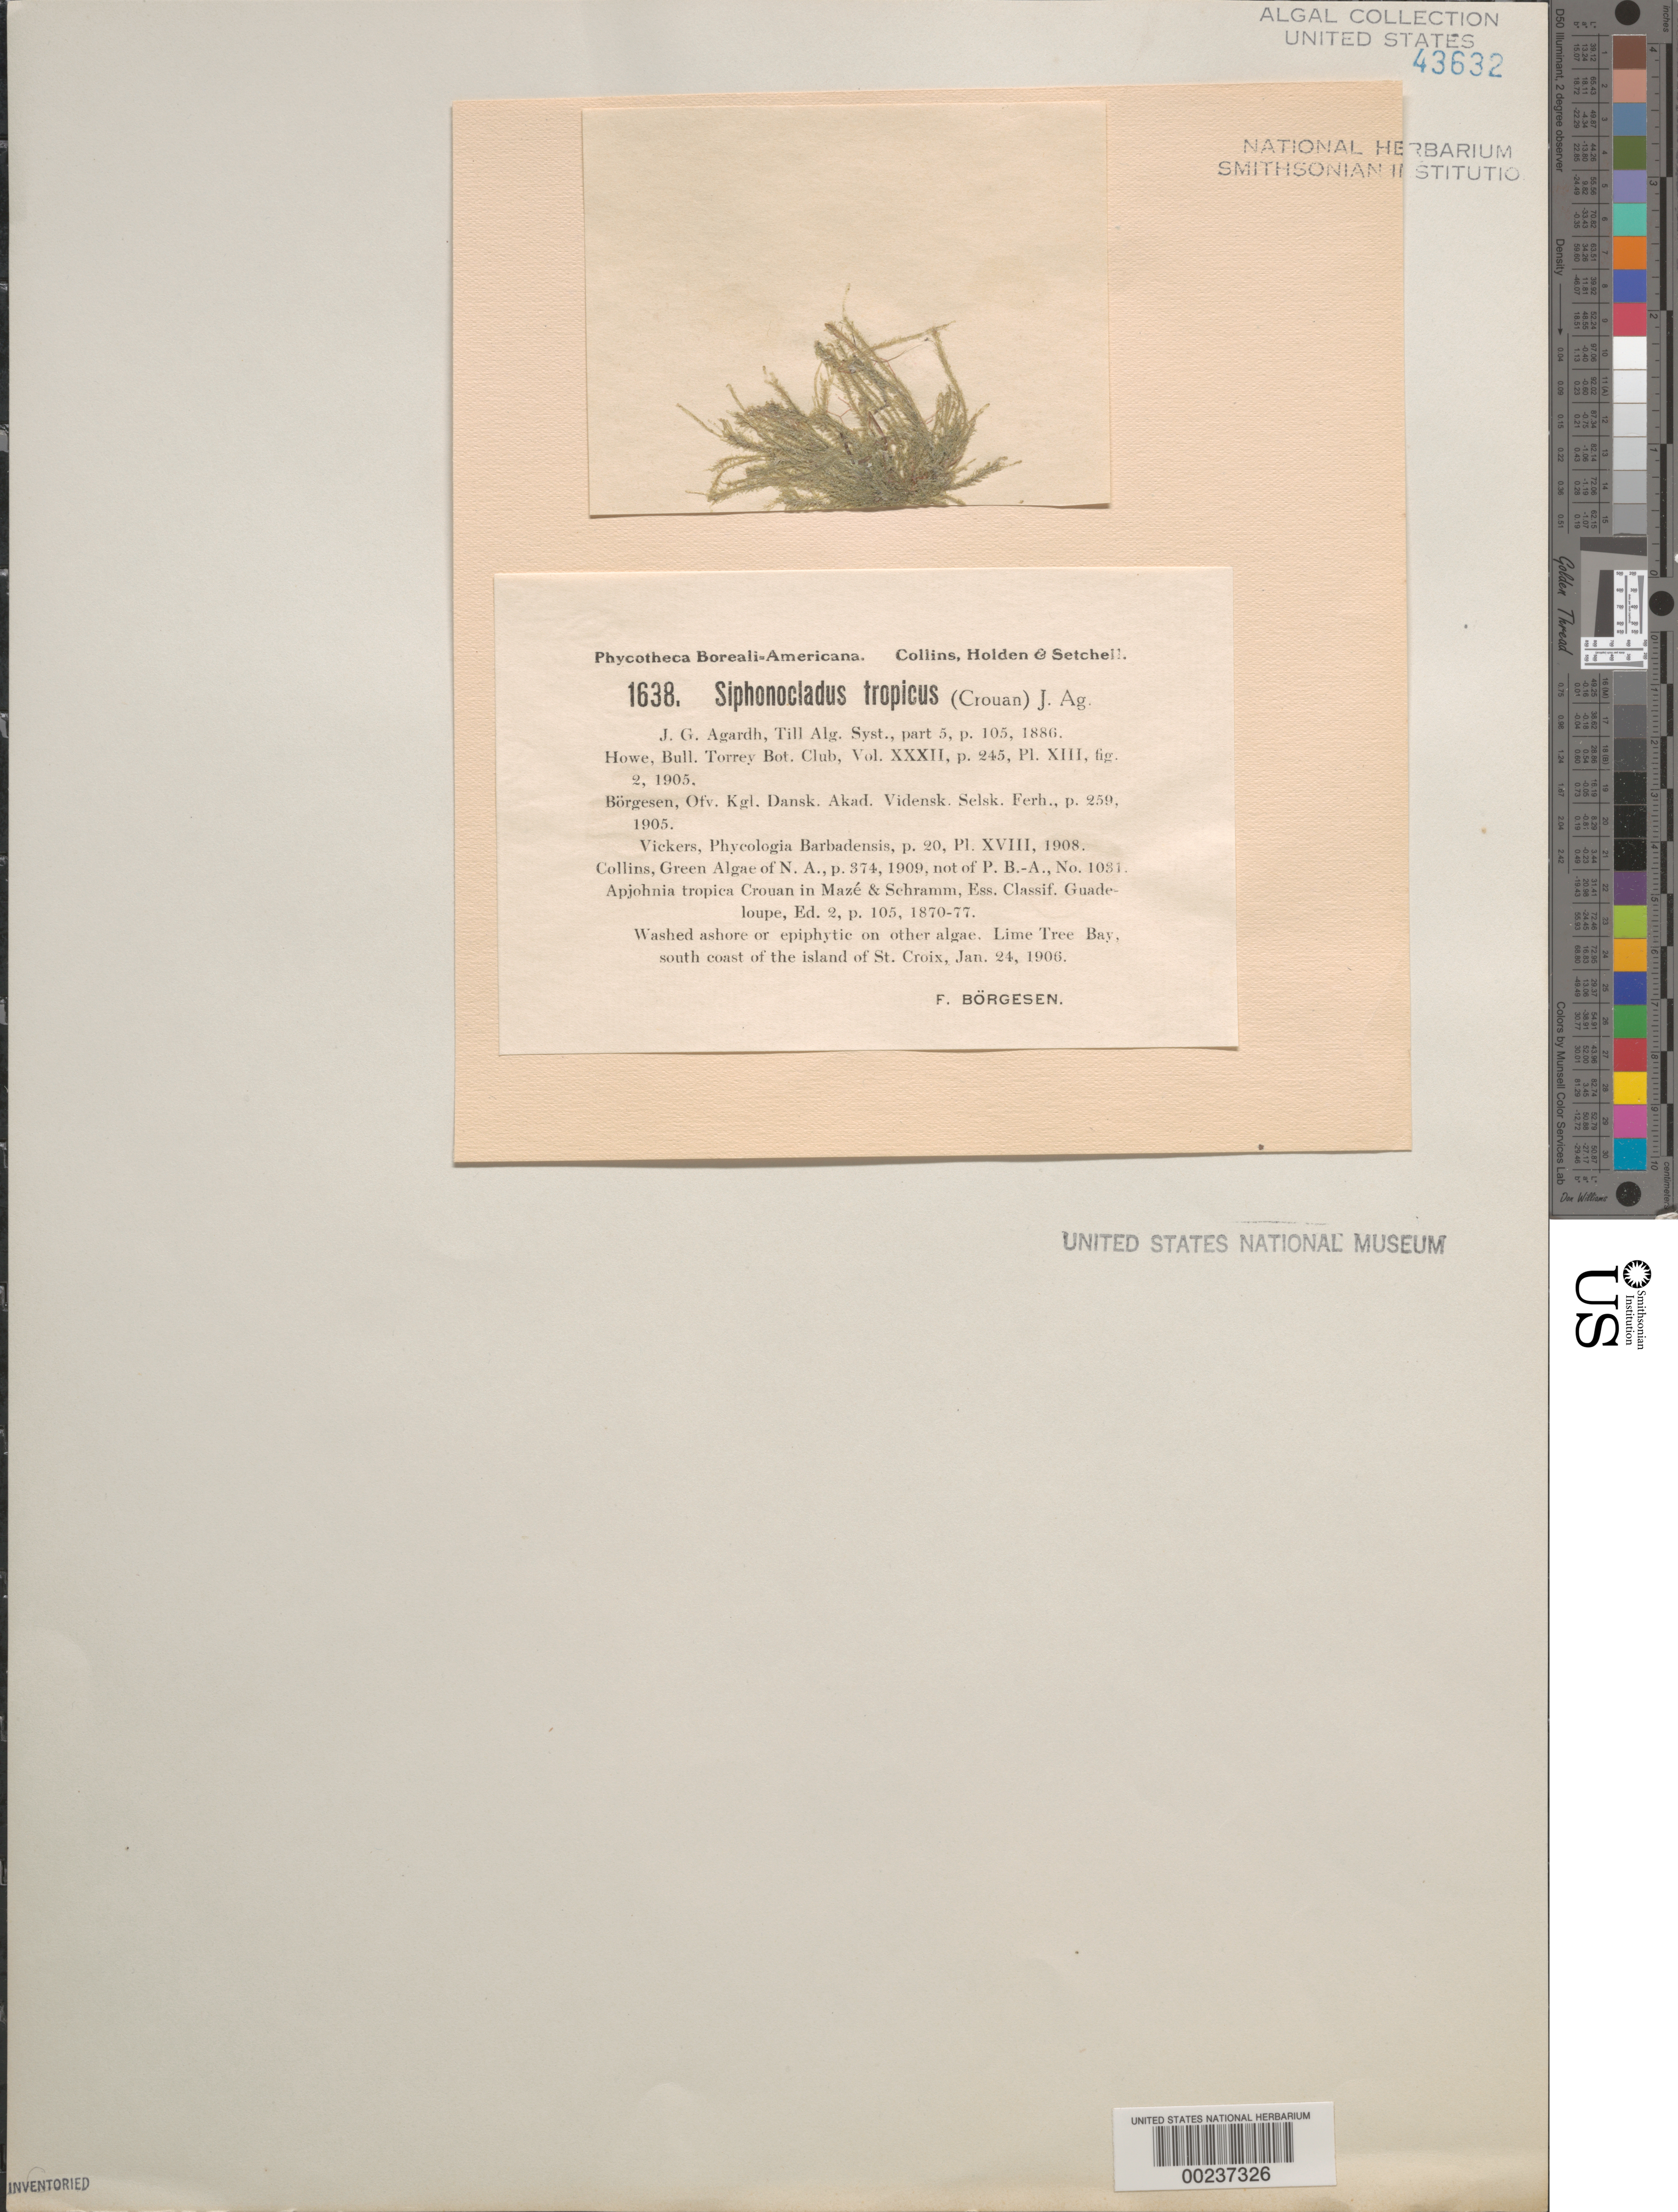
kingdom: Plantae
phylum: Chlorophyta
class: Ulvophyceae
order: Siphonocladales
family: Siphonocladaceae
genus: Siphonocladus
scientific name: Siphonocladus tropicus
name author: (P. Crouan & H. Crouan) J. Agardh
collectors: F. Børgesen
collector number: PB-A 1638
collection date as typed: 24 Jan 1906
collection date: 1906-01-24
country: U.S. Virgin Islands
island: St. Croix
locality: Limetree Bay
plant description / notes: Collins, Holden & Setchell, Phycotheca Boreali-Americana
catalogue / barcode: US 43632